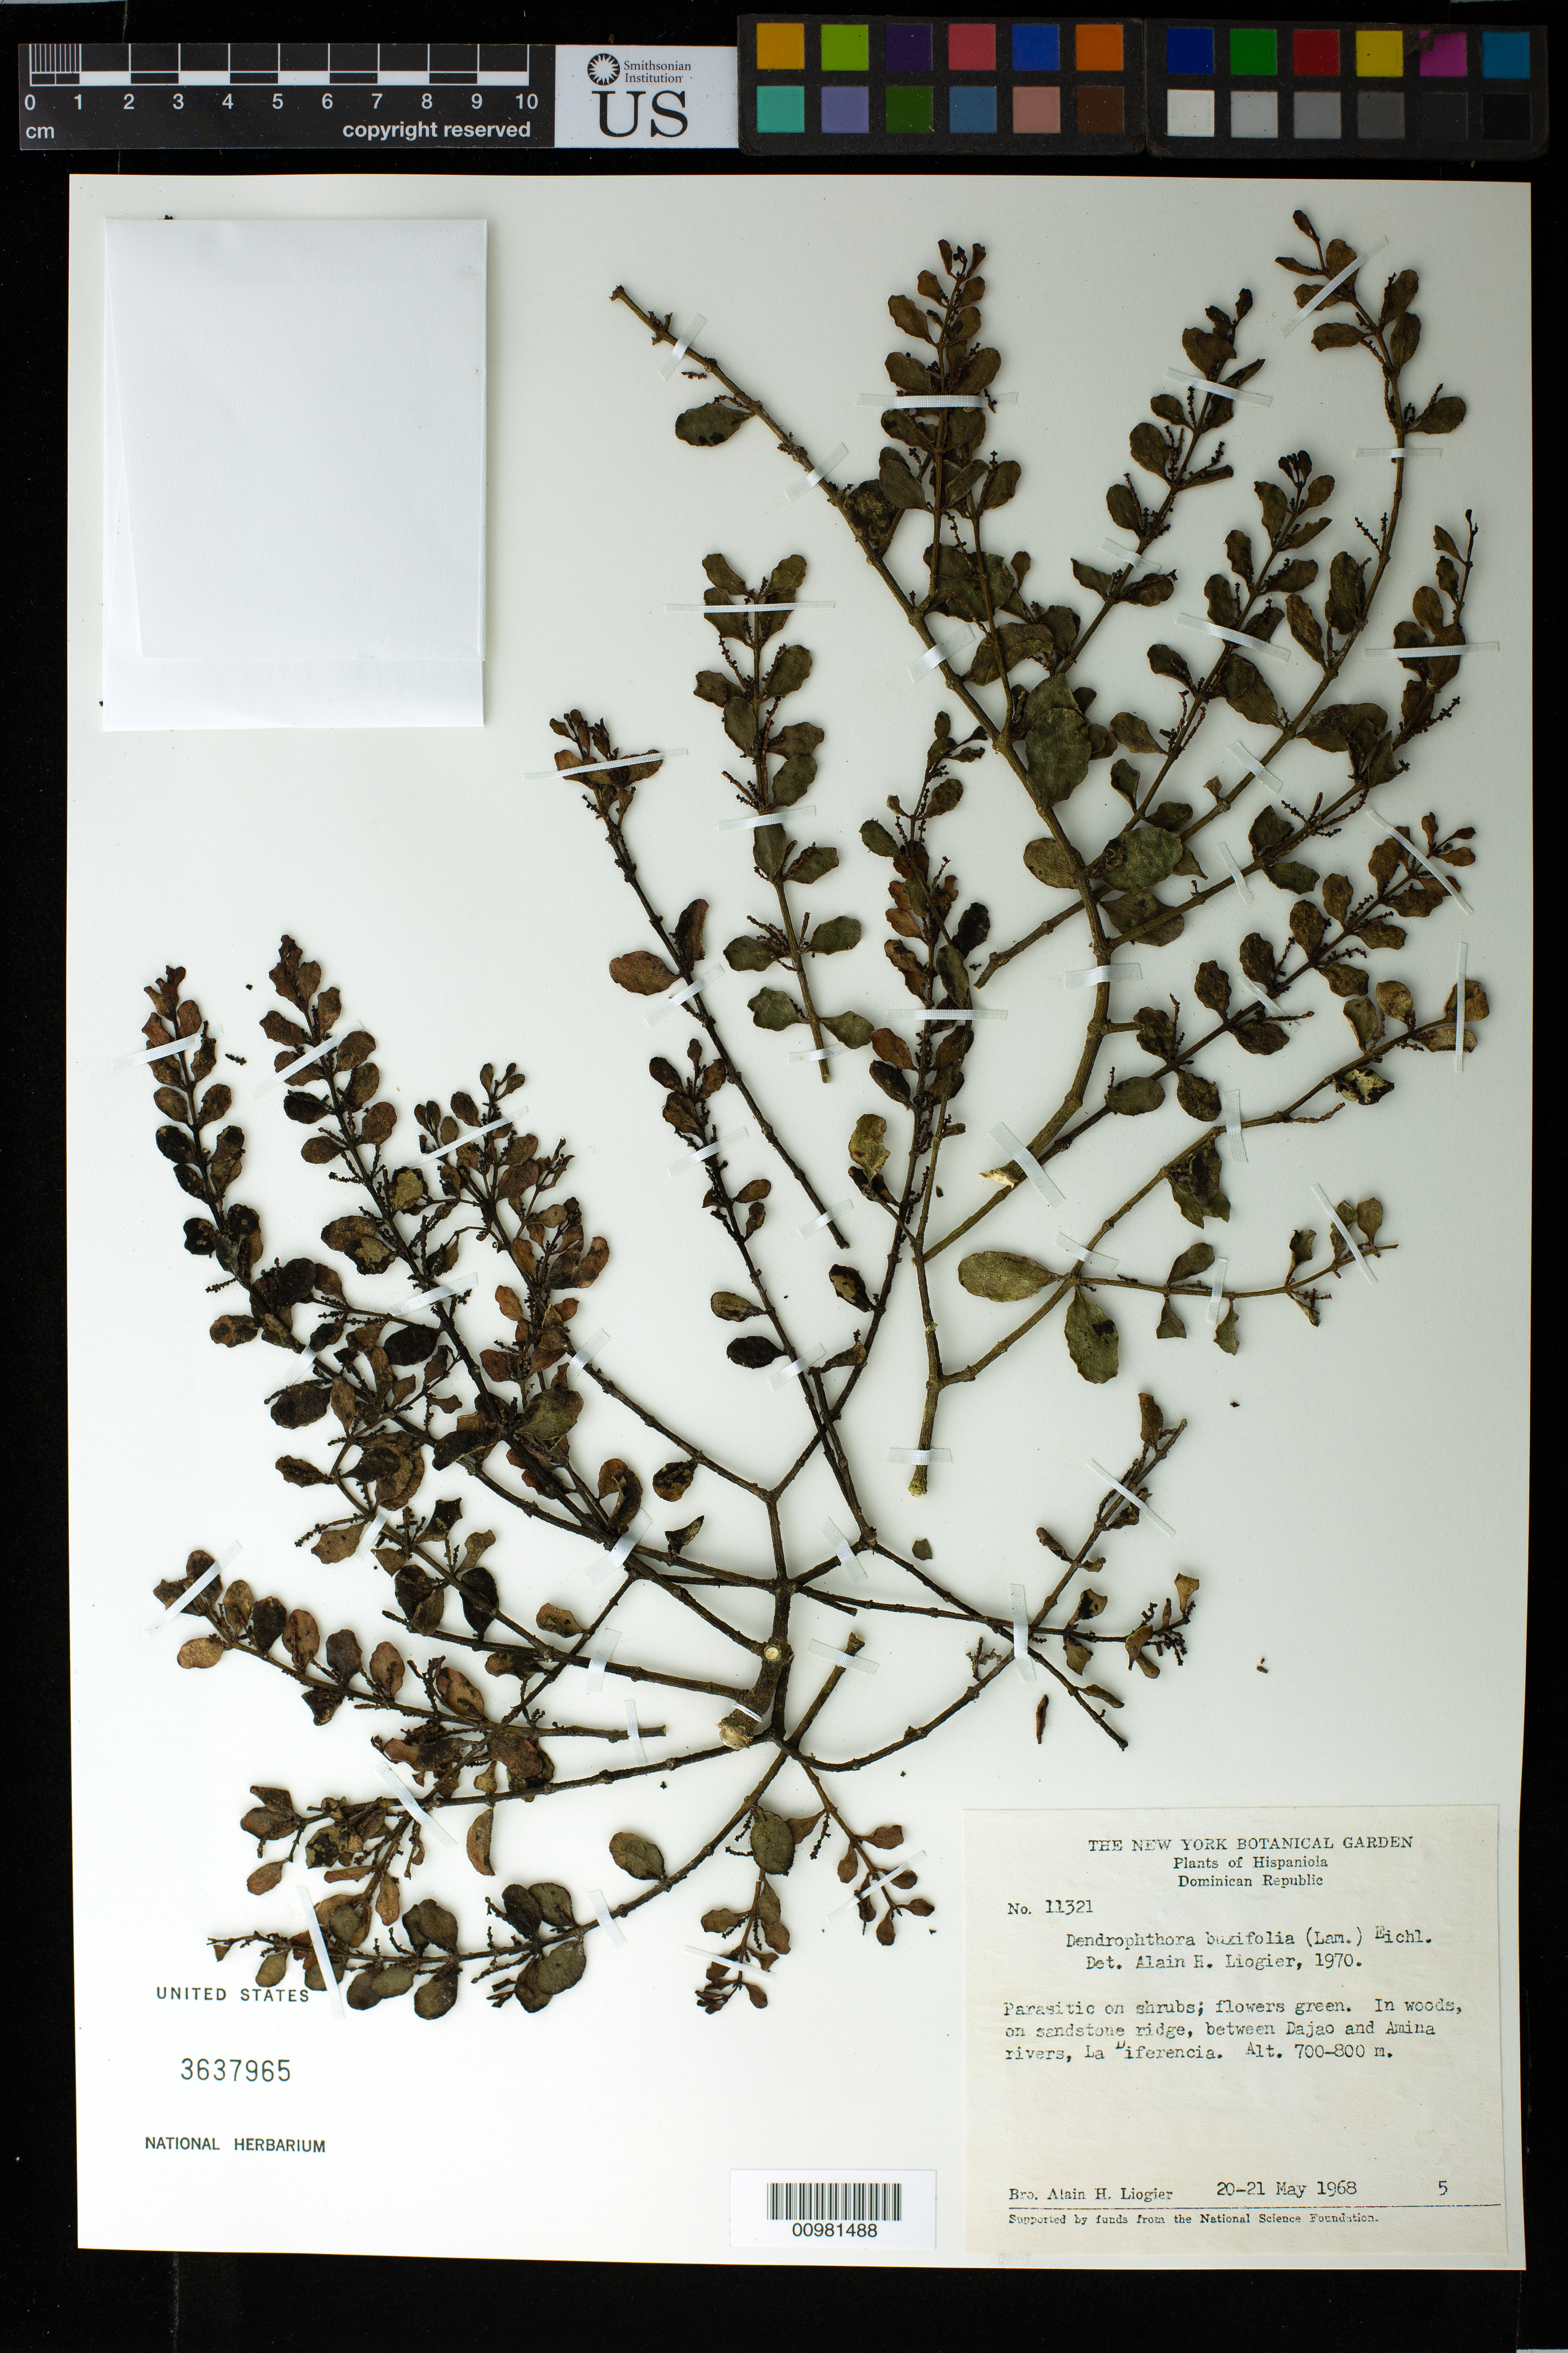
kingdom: Plantae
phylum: Tracheophyta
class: Magnoliopsida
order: Santalales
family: Viscaceae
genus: Dendrophthora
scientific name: Dendrophthora buxifolia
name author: (Lam.) Eichler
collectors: A. H. Liogier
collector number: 11321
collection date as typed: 20 May 1968 to 21 May 1968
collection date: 1968-05-20/1968-05-21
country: Dominican Republic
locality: Between Dajao and Amina Rivers, La Diferencia.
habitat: In woods on sandstone ridge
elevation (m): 700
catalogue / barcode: US 3637965